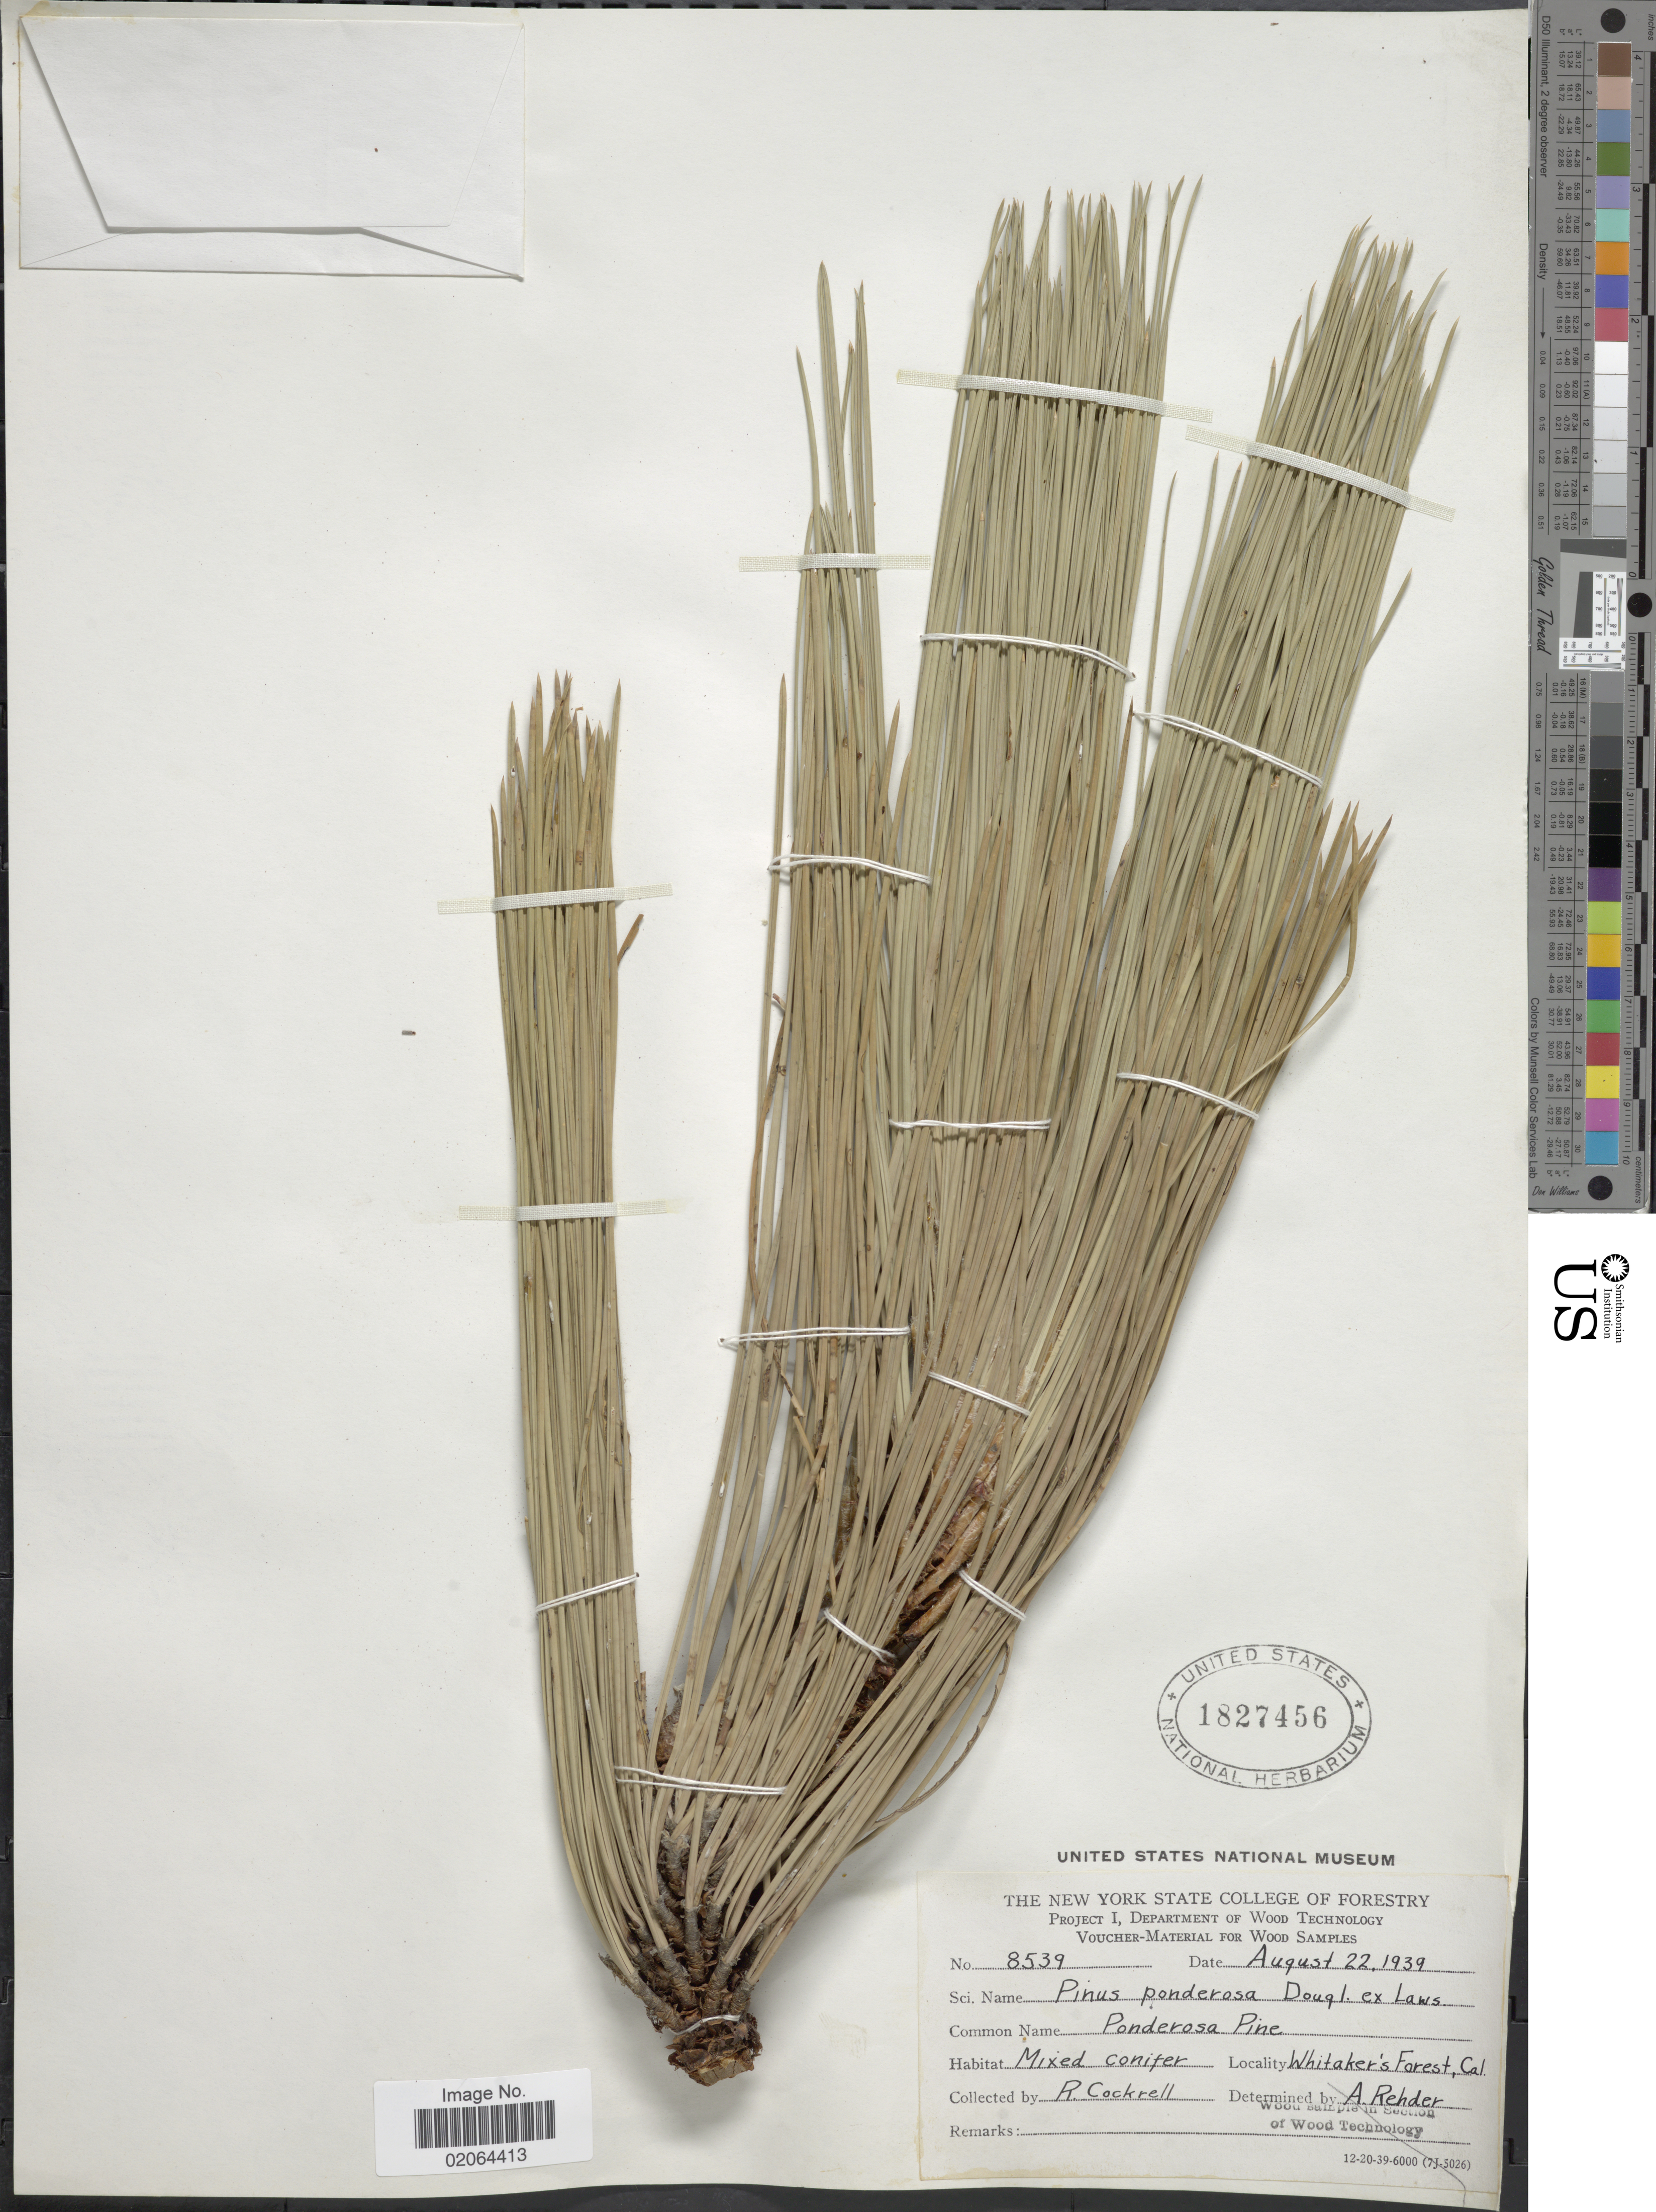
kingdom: Plantae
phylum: Tracheophyta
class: Pinopsida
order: Pinales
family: Pinaceae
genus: Pinus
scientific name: Pinus ponderosa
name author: Douglas ex C. Lawson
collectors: R. Cockrell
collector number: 8539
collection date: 1939-08-22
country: United States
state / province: California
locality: Mixed conifer, Whitaker's Forest, Cal.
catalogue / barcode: US 18274566